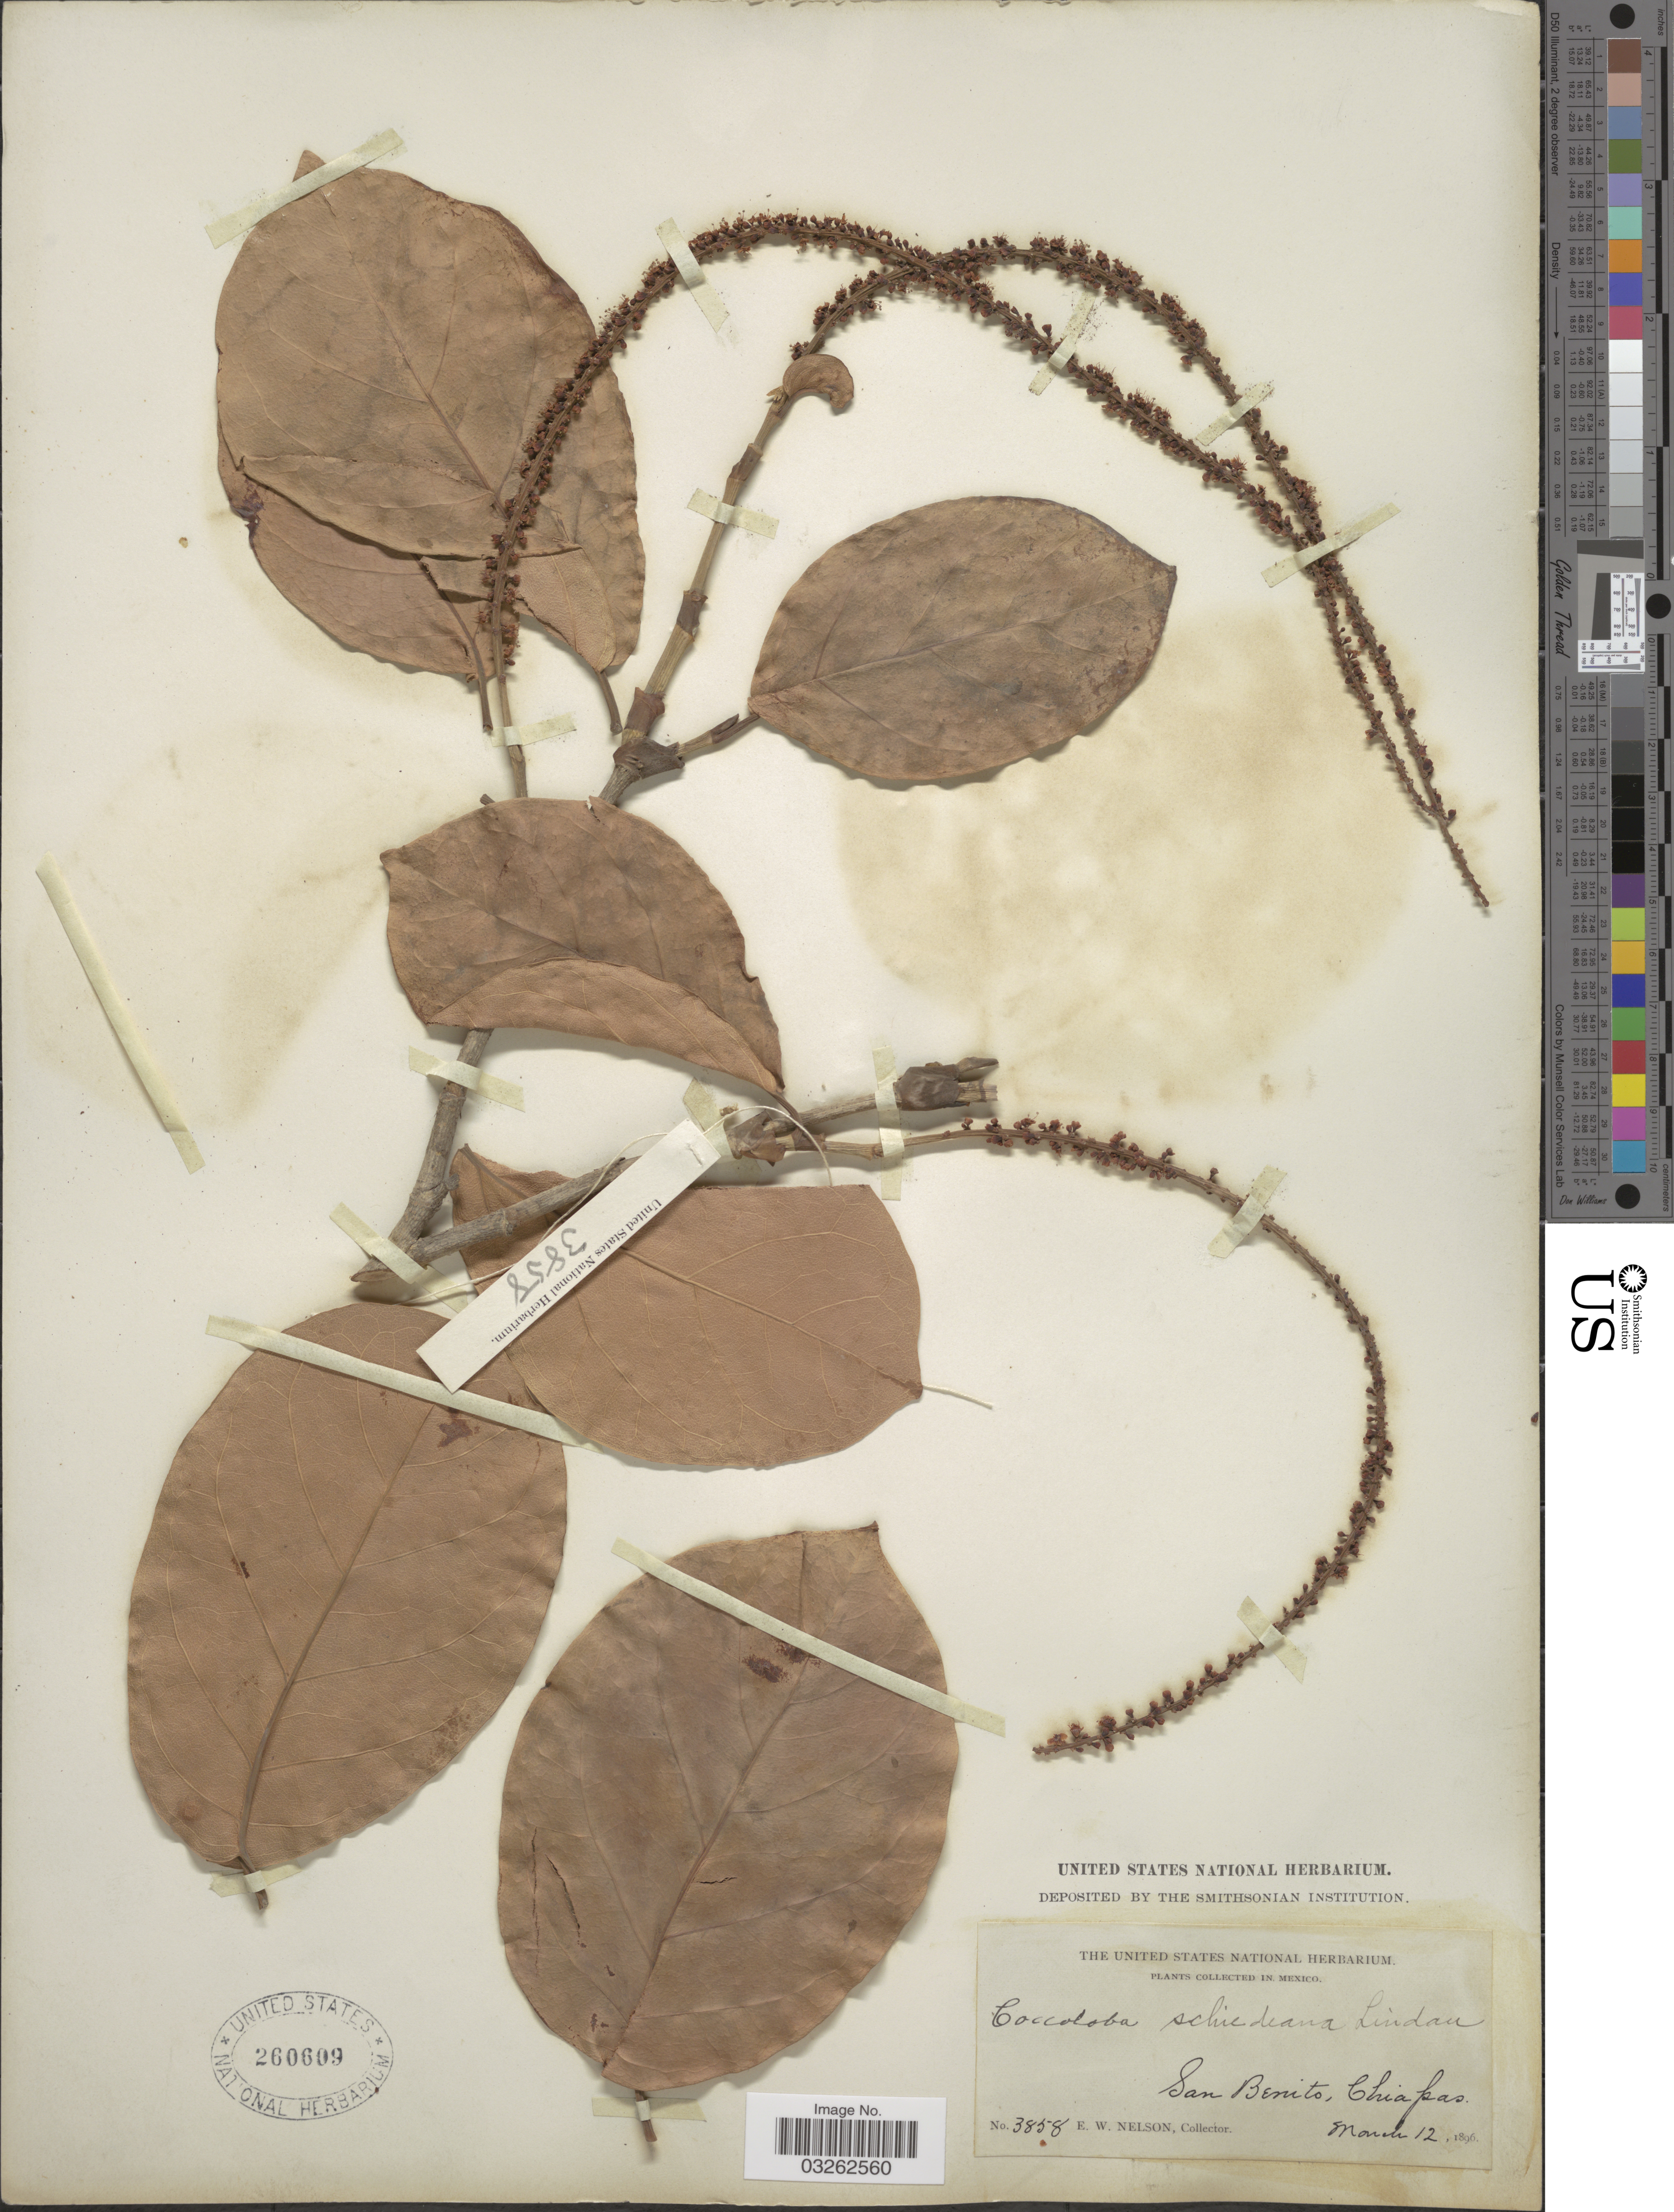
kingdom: Plantae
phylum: Tracheophyta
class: Magnoliopsida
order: Caryophyllales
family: Polygonaceae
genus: Coccoloba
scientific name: Coccoloba barbadensis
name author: Jacq.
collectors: E. W. Nelson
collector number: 3858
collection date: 1896-03-12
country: Mexico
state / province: Chiapas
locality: San Benito.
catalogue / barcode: US 260609